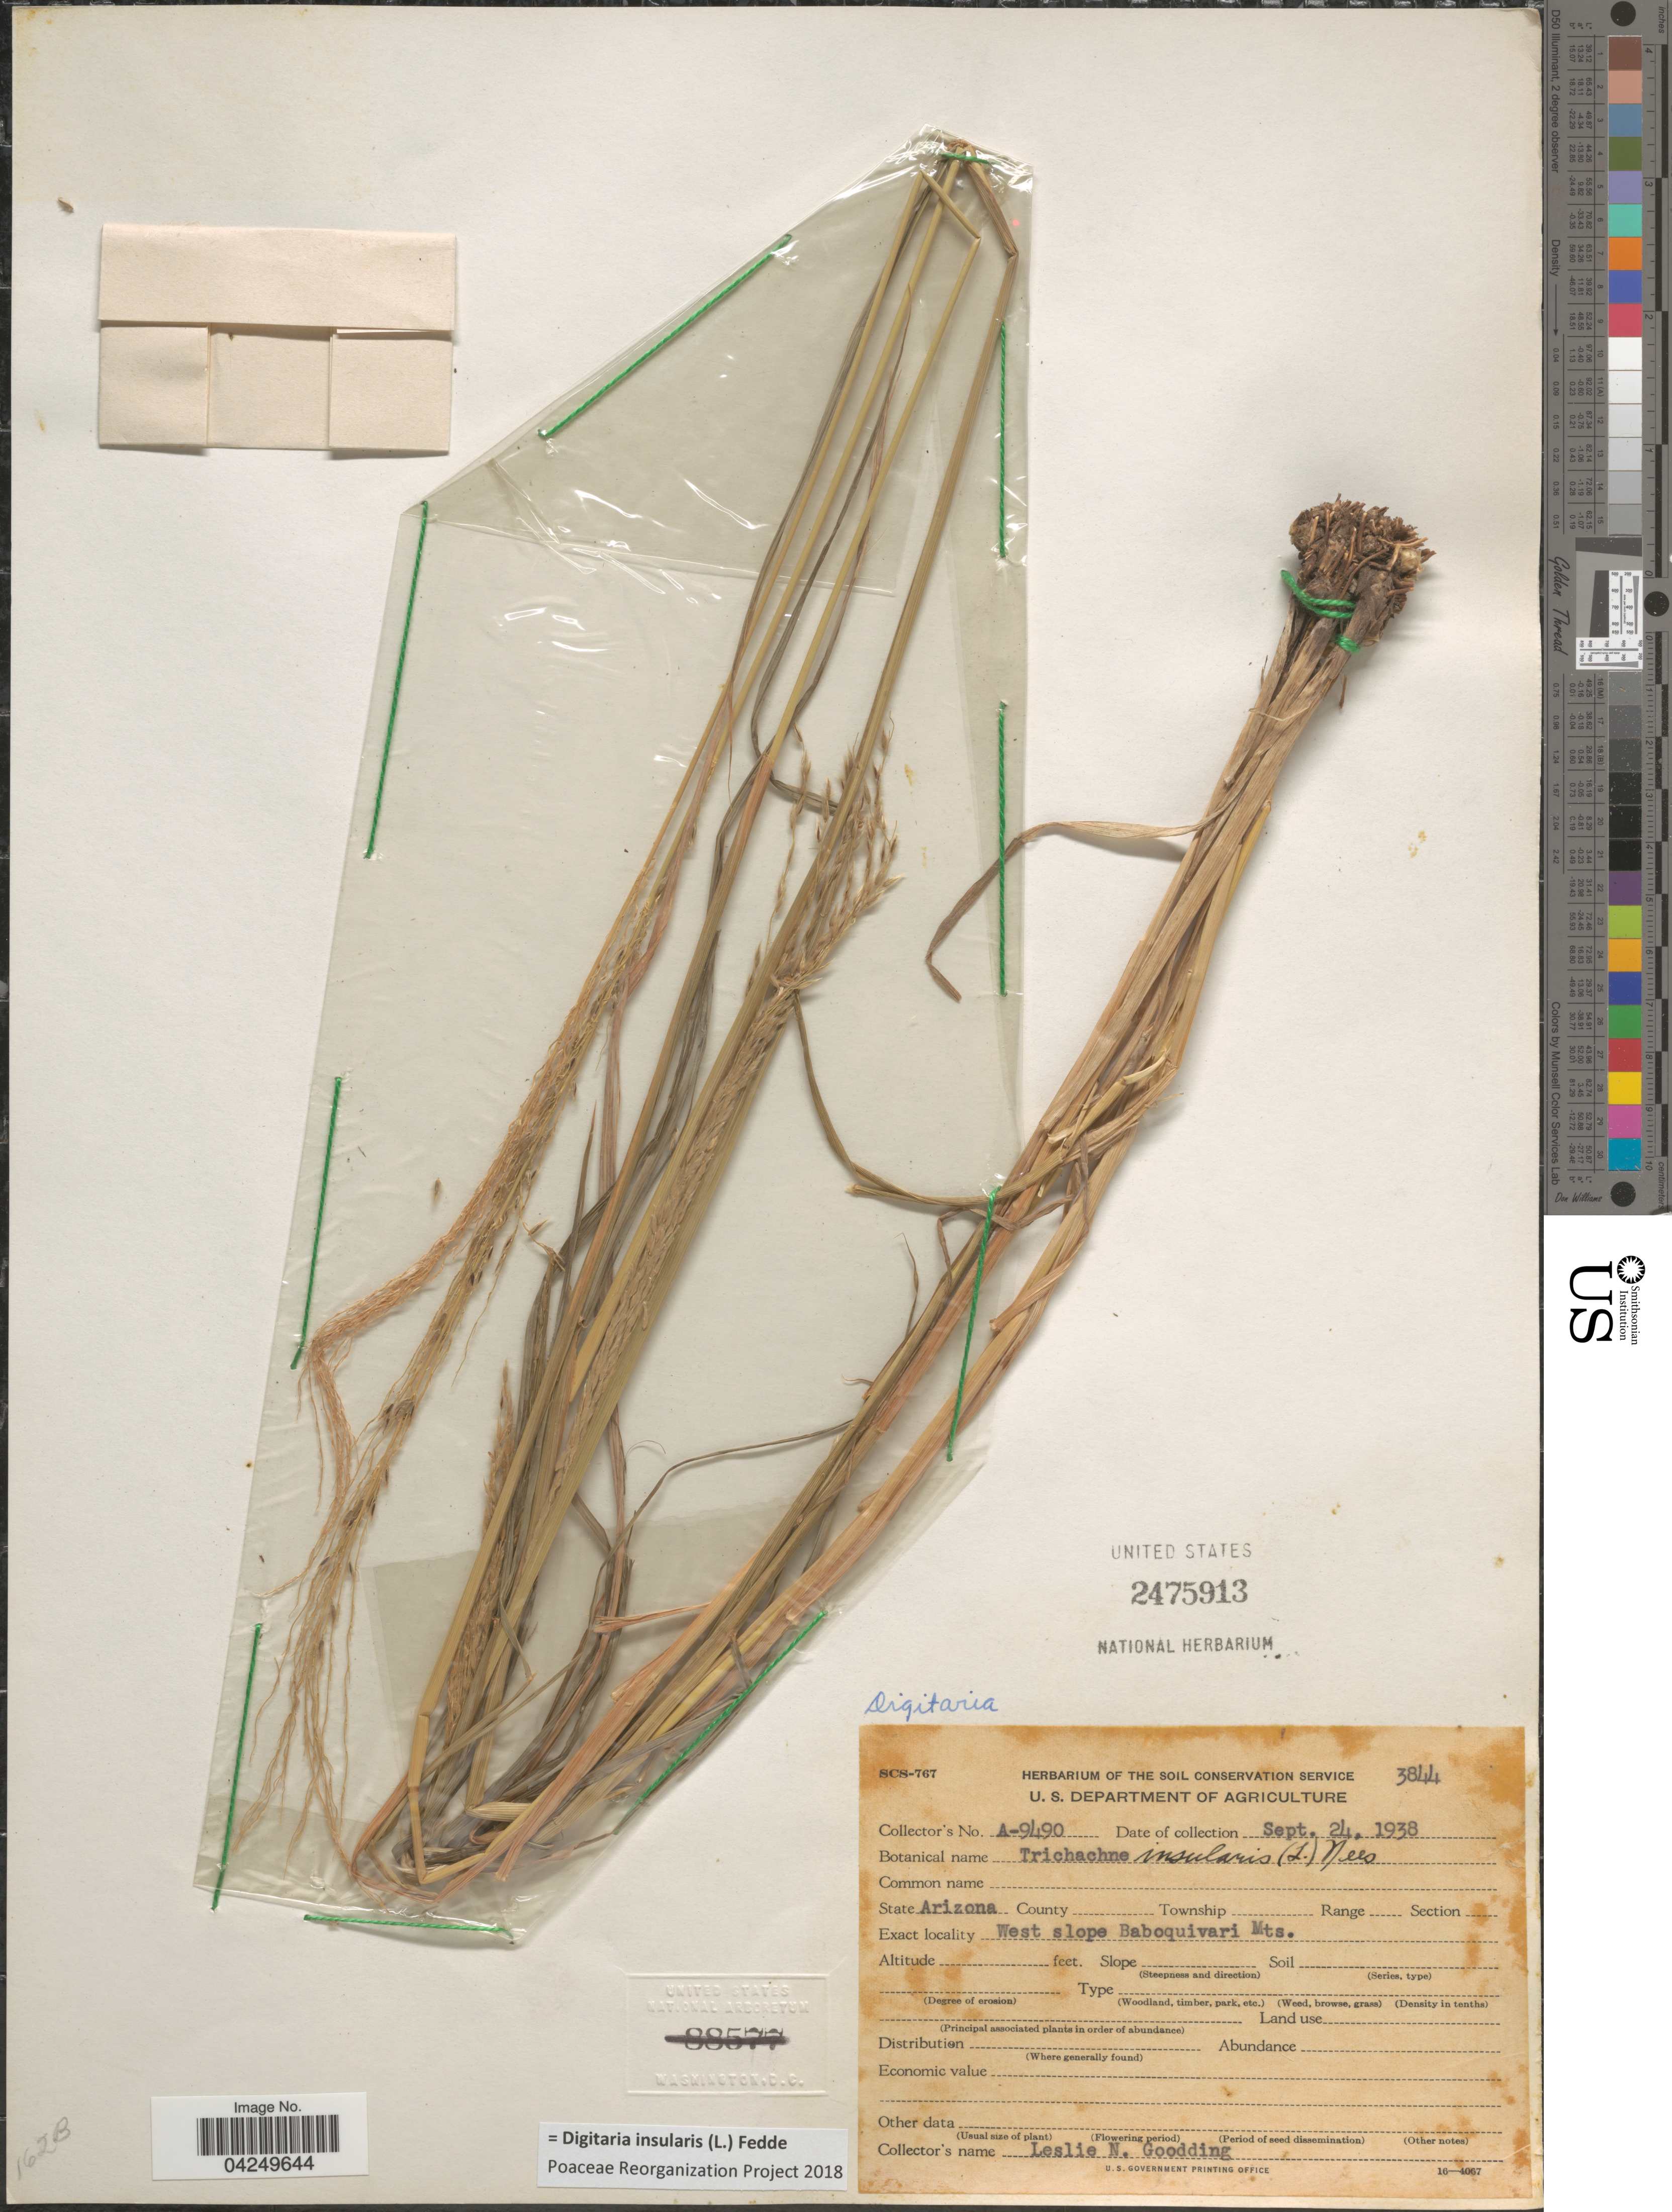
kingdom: Plantae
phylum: Tracheophyta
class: Liliopsida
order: Poales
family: Poaceae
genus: Digitaria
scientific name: Digitaria insularis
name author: (L.) Fedde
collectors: L. N. Goodding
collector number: A-9490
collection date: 1938-09-24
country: United States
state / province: Arizona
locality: West slope Baboquivari Mts.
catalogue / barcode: US 2475913